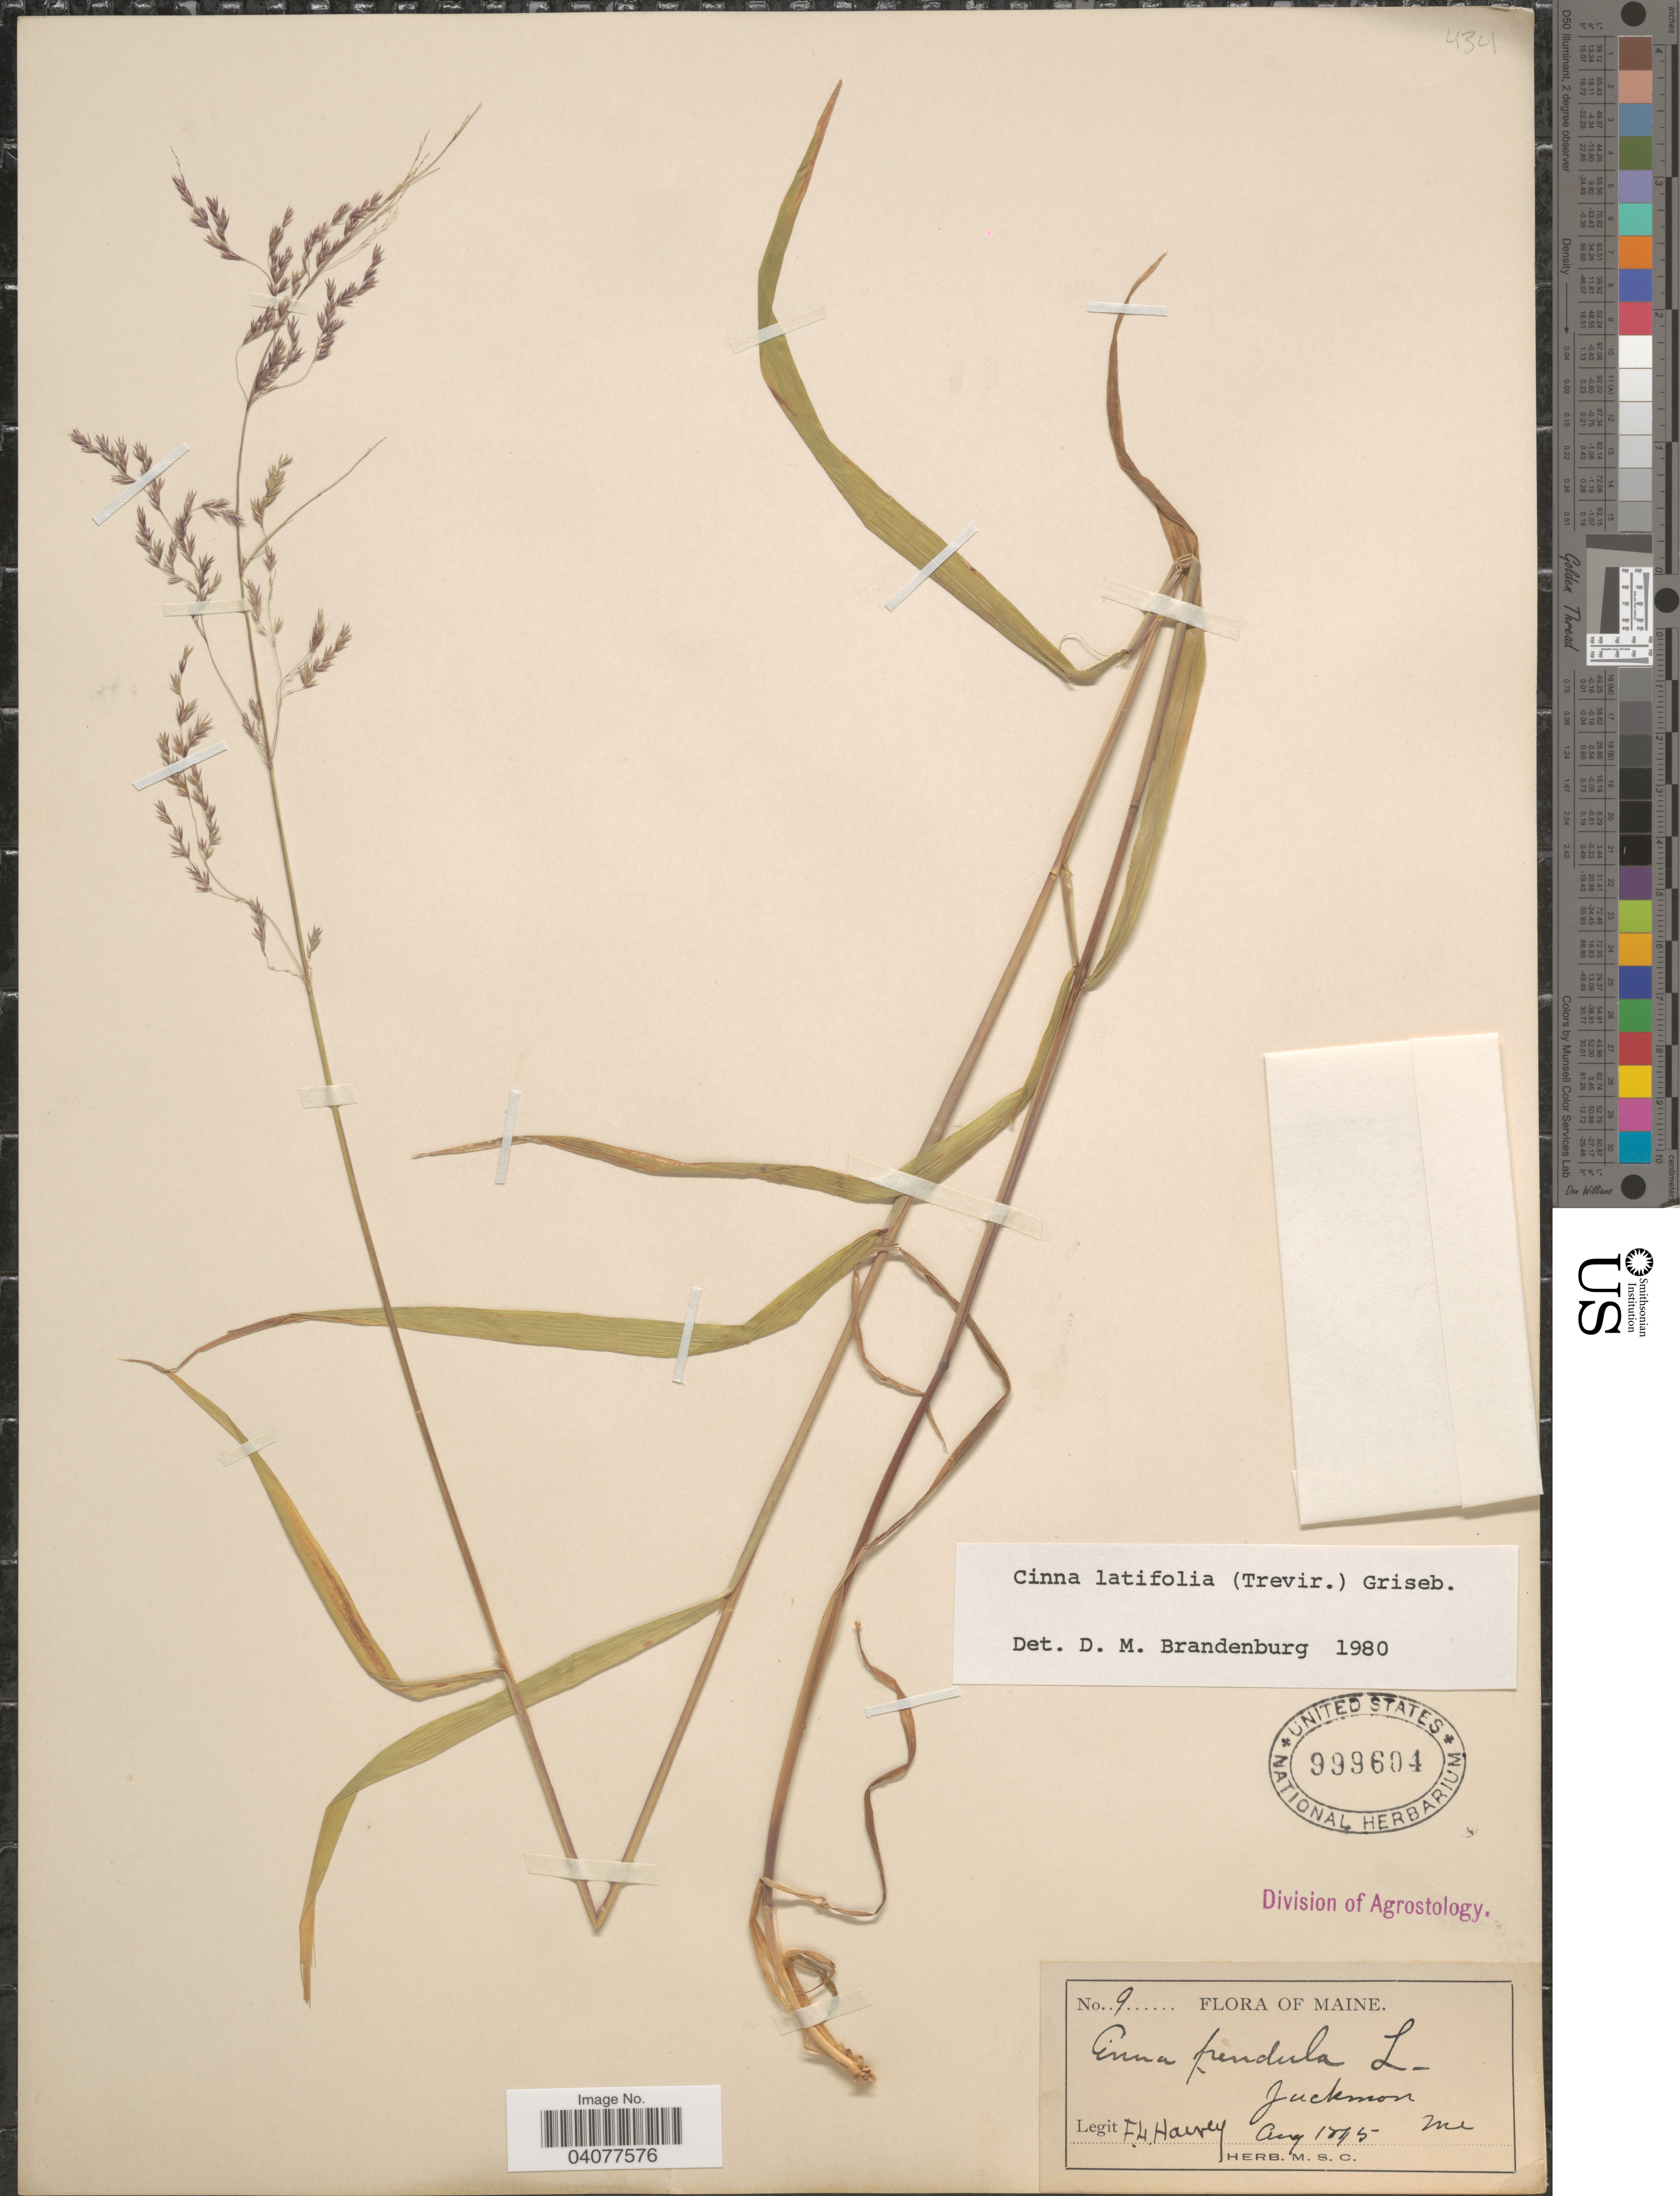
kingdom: Plantae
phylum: Tracheophyta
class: Liliopsida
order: Poales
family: Poaceae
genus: Cinna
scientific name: Cinna latifolia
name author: (Trevir. ex Goeppert) Griseb.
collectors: F. L. Harvey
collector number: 9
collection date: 1895-08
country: United States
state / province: Maine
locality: Jackson.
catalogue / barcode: US 999604